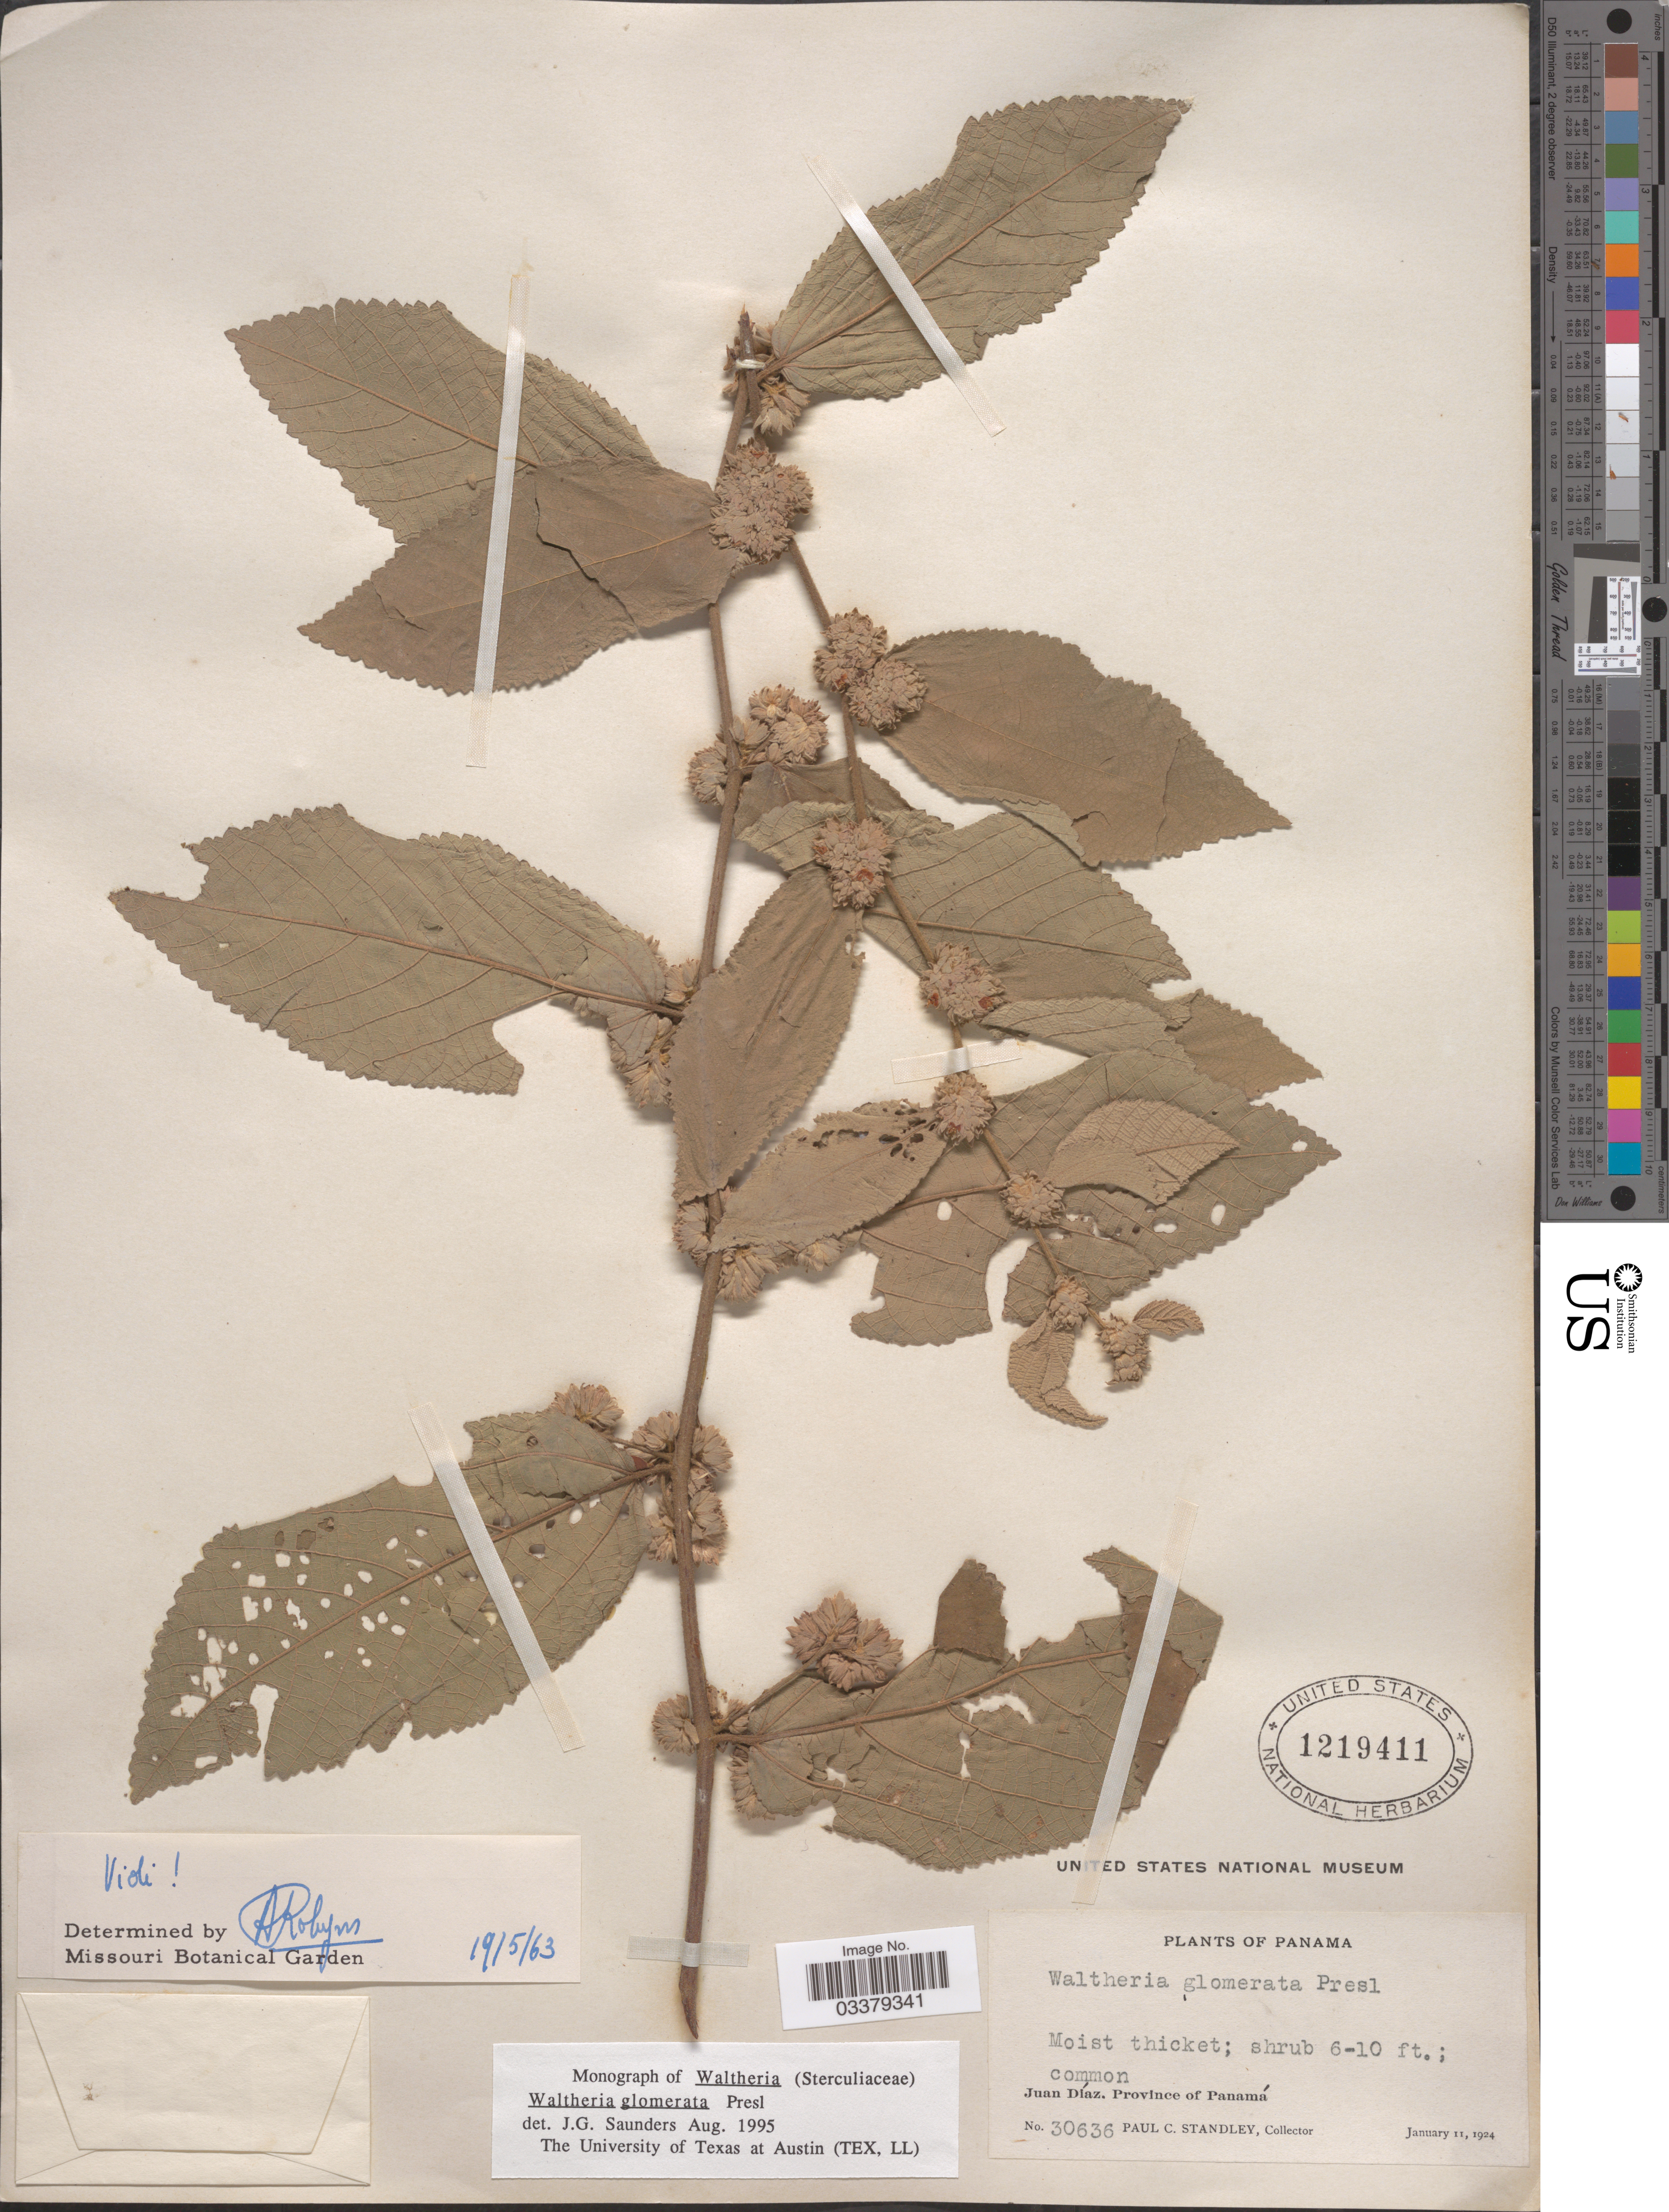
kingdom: Plantae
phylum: Tracheophyta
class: Magnoliopsida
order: Malvales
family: Malvaceae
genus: Waltheria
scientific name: Waltheria glomerata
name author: C. Presl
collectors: P. C. Standley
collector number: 30636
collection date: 1924-01-11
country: Panama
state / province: Panamá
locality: Juan Díaz.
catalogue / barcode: US 1219411